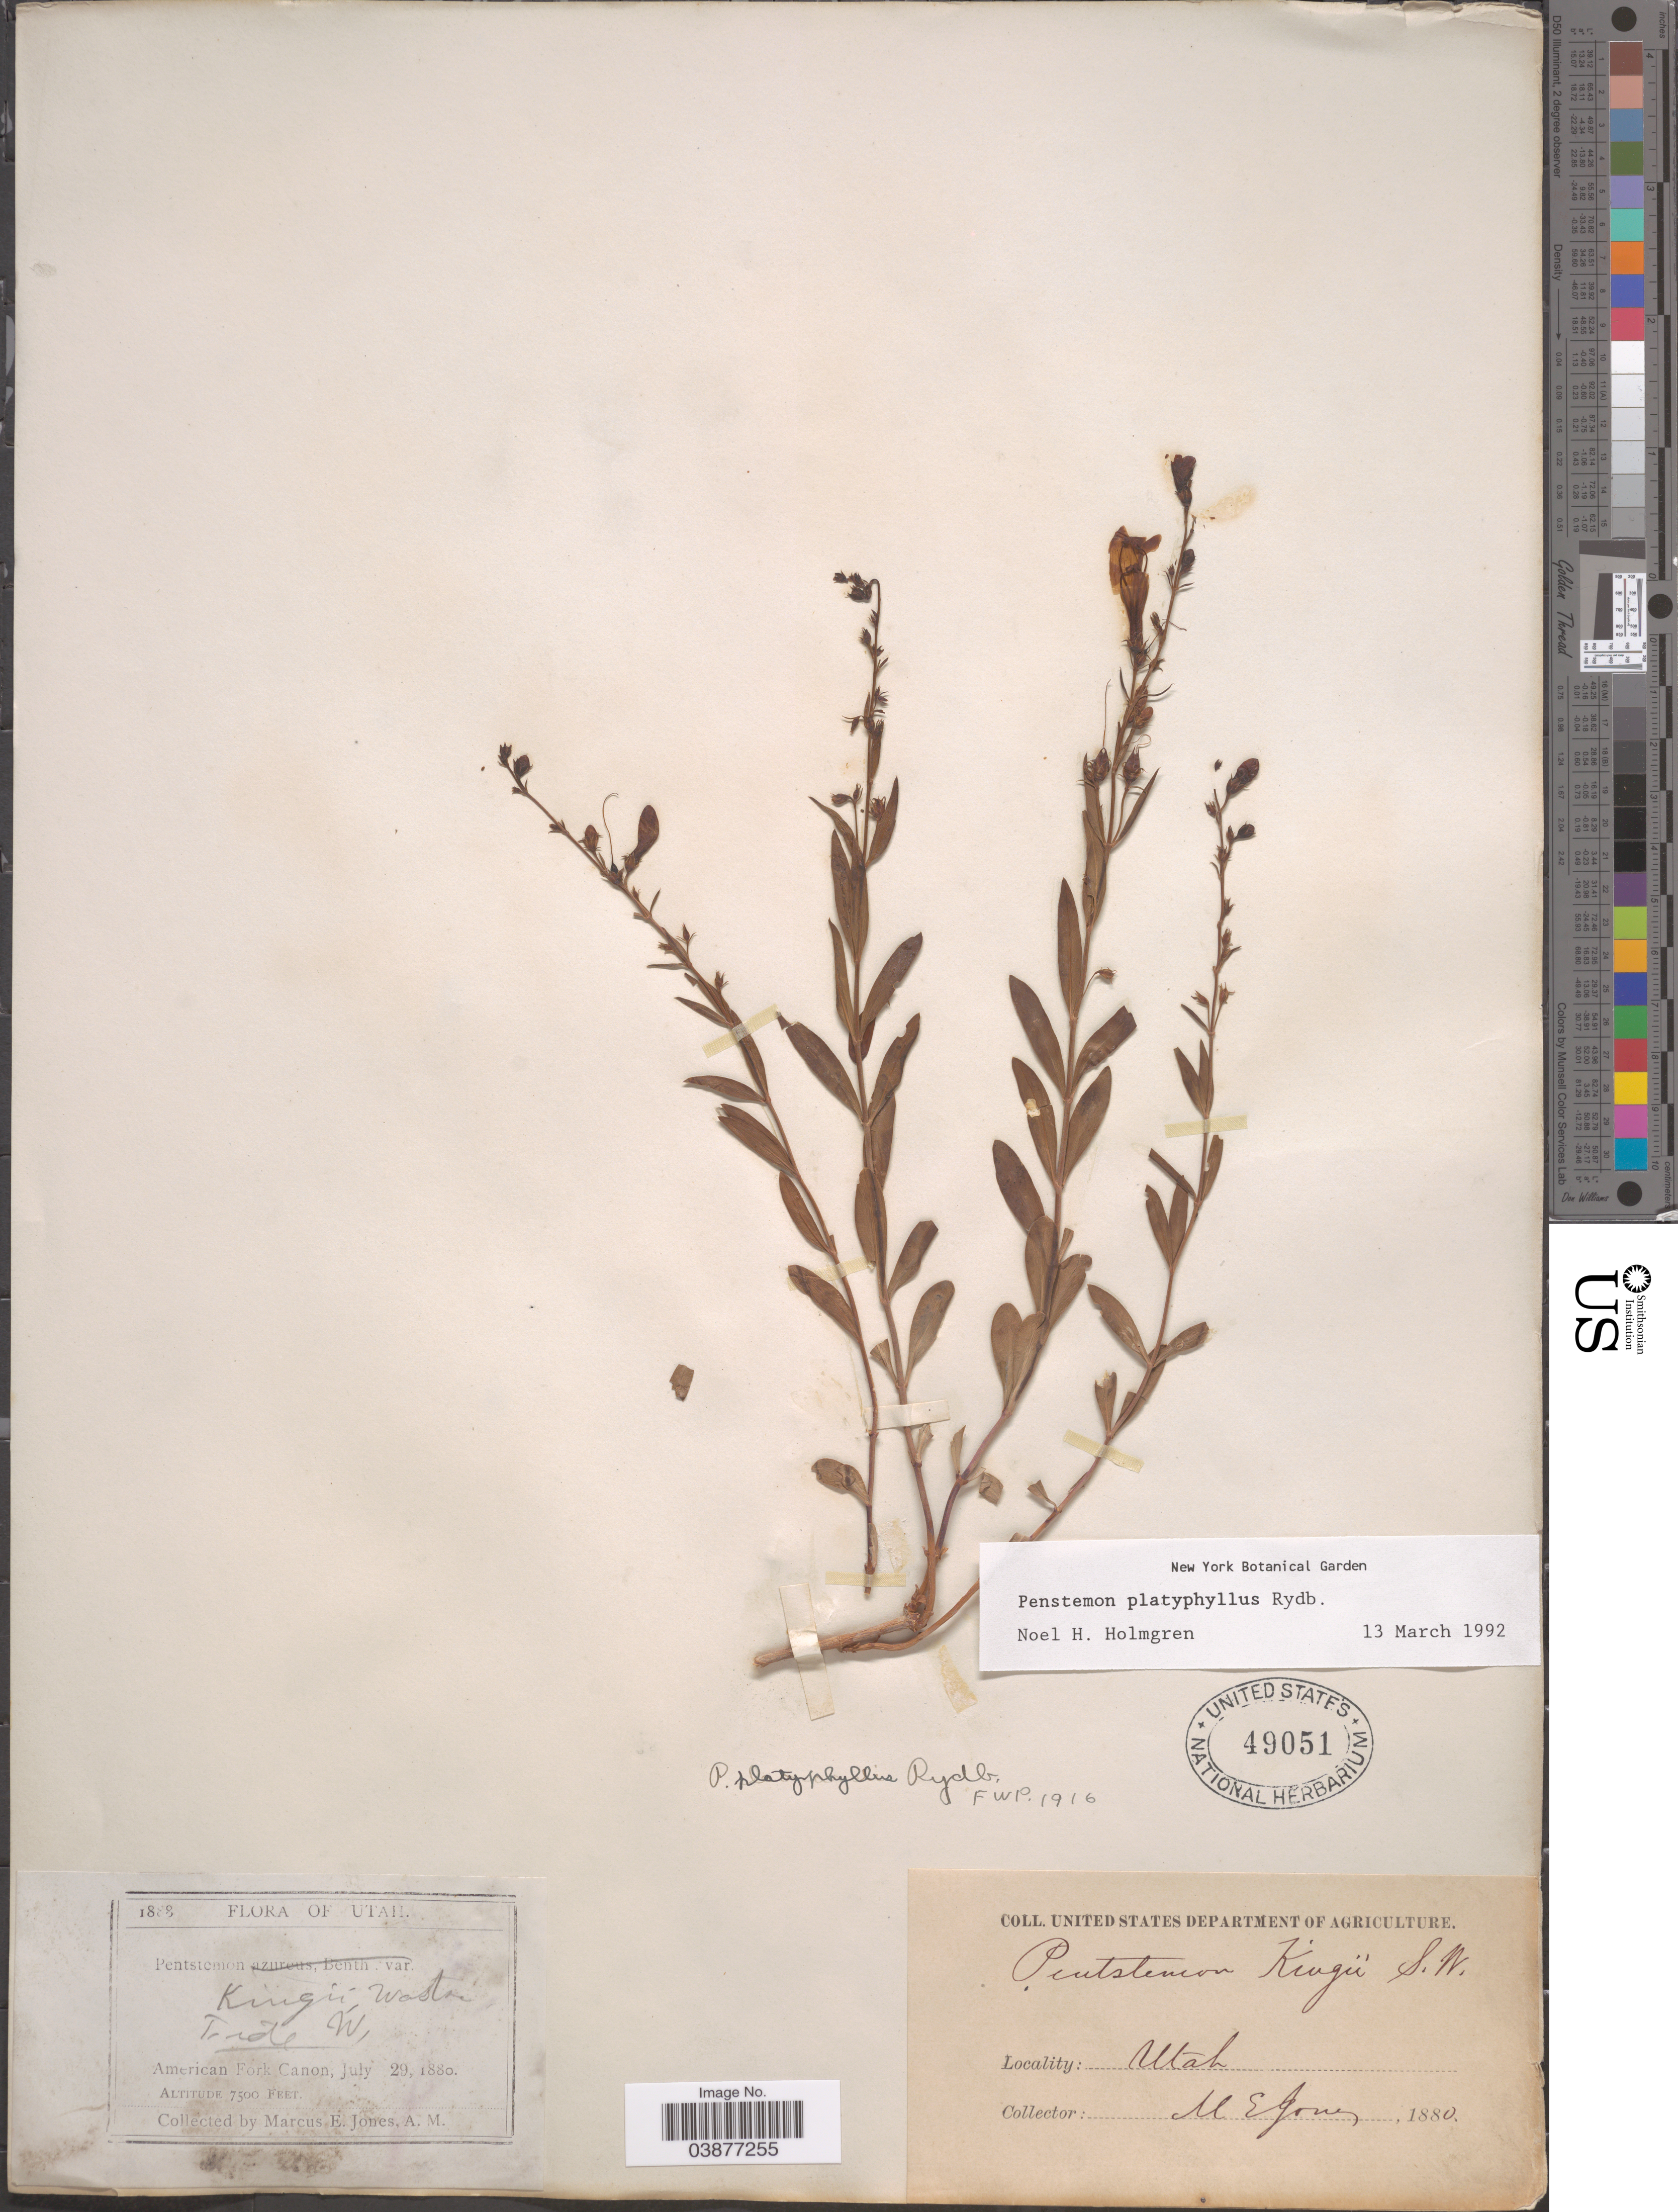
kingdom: Plantae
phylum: Tracheophyta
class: Magnoliopsida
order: Lamiales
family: Plantaginaceae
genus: Penstemon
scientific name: Penstemon platyphyllus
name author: Rydb.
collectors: M. E. Jones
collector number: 1888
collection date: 1880-07-29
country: United States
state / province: Utah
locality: American Fork Canon.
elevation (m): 2286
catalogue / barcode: US 49051